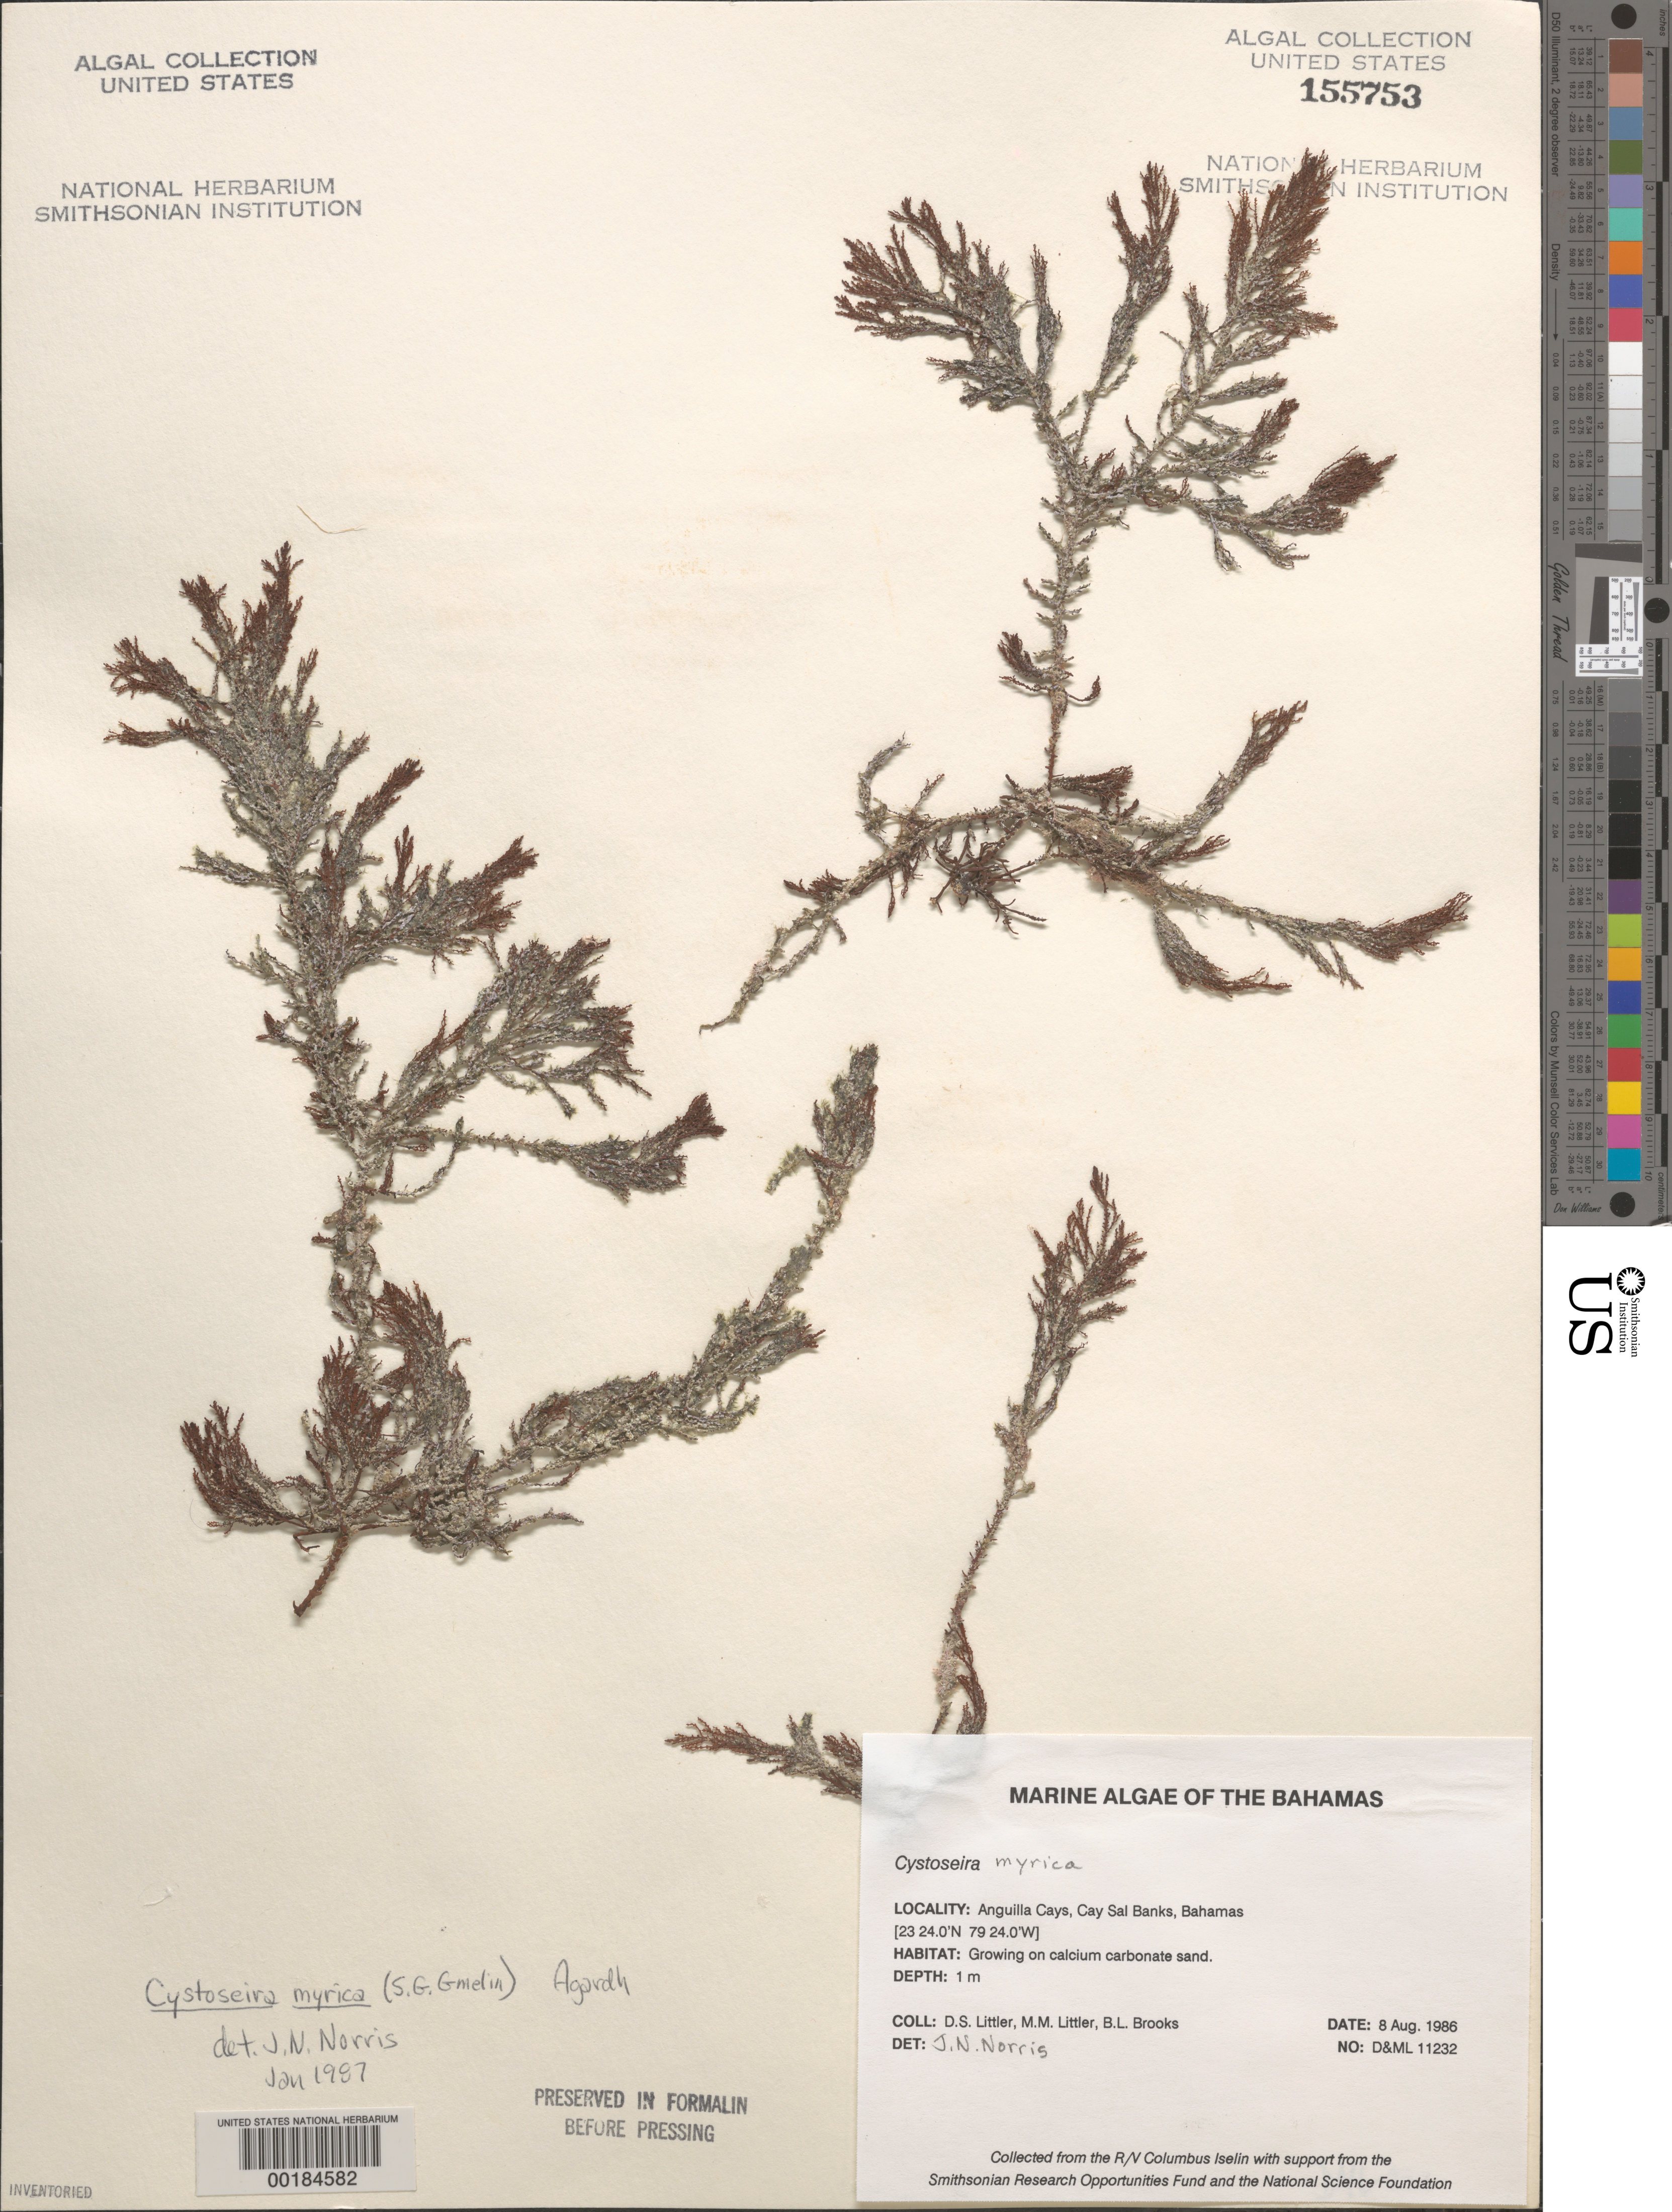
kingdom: Chromista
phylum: Ochrophyta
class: Phaeophyceae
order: Fucales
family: Sargassaceae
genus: Cystoseira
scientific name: Cystoseira myrica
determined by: Norris, James N.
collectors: D. S. Littler, M. M. Littler & B. Brooks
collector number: D&ML 11232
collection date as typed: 08 Aug 1986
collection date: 1986-08-08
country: Bahamas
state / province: Bimini Banks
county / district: Bimini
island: Anguilla Cays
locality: Cay Sal Banks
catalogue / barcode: US 155753